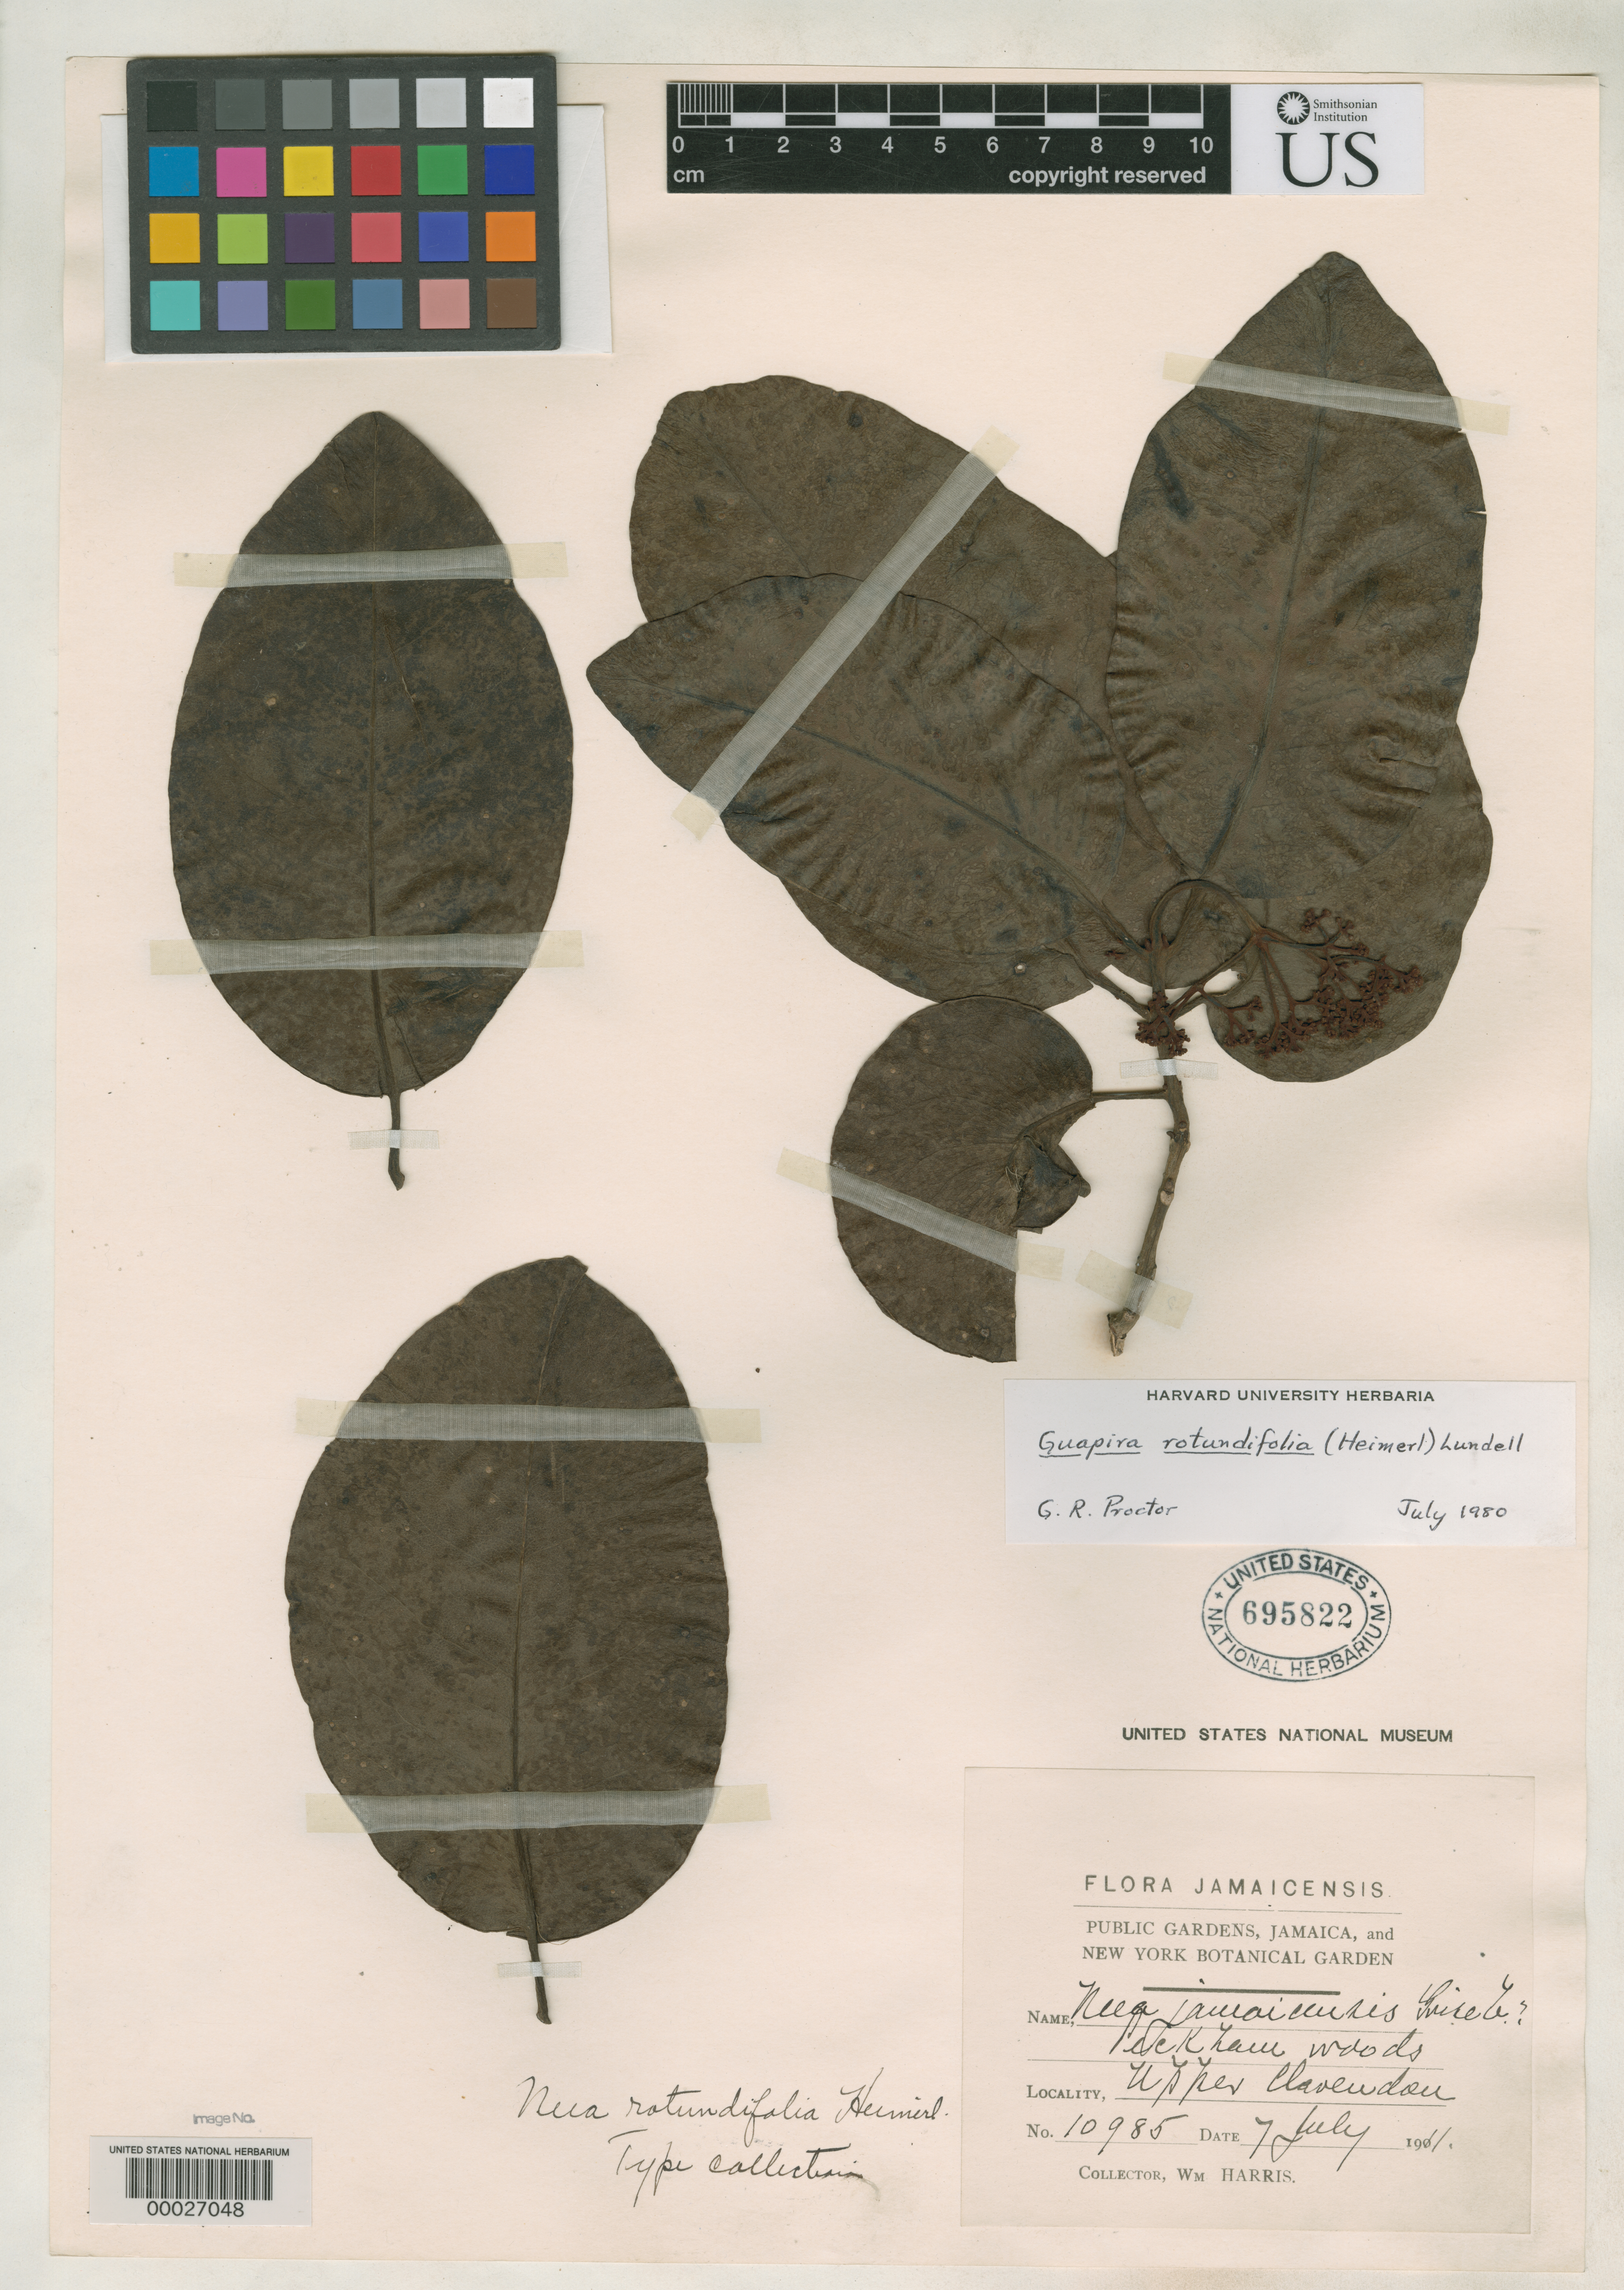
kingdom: Plantae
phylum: Tracheophyta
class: Magnoliopsida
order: Caryophyllales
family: Nyctaginaceae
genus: Neea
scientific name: Neea rotundifolia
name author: Heimerl in Urb.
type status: Isotype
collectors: W. H. Harris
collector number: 10985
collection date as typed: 07 Jul 1911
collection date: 1911-07-07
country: Jamaica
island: Greater Antilles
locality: Clarendon in sylvis Peckham dictis.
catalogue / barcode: US 695822